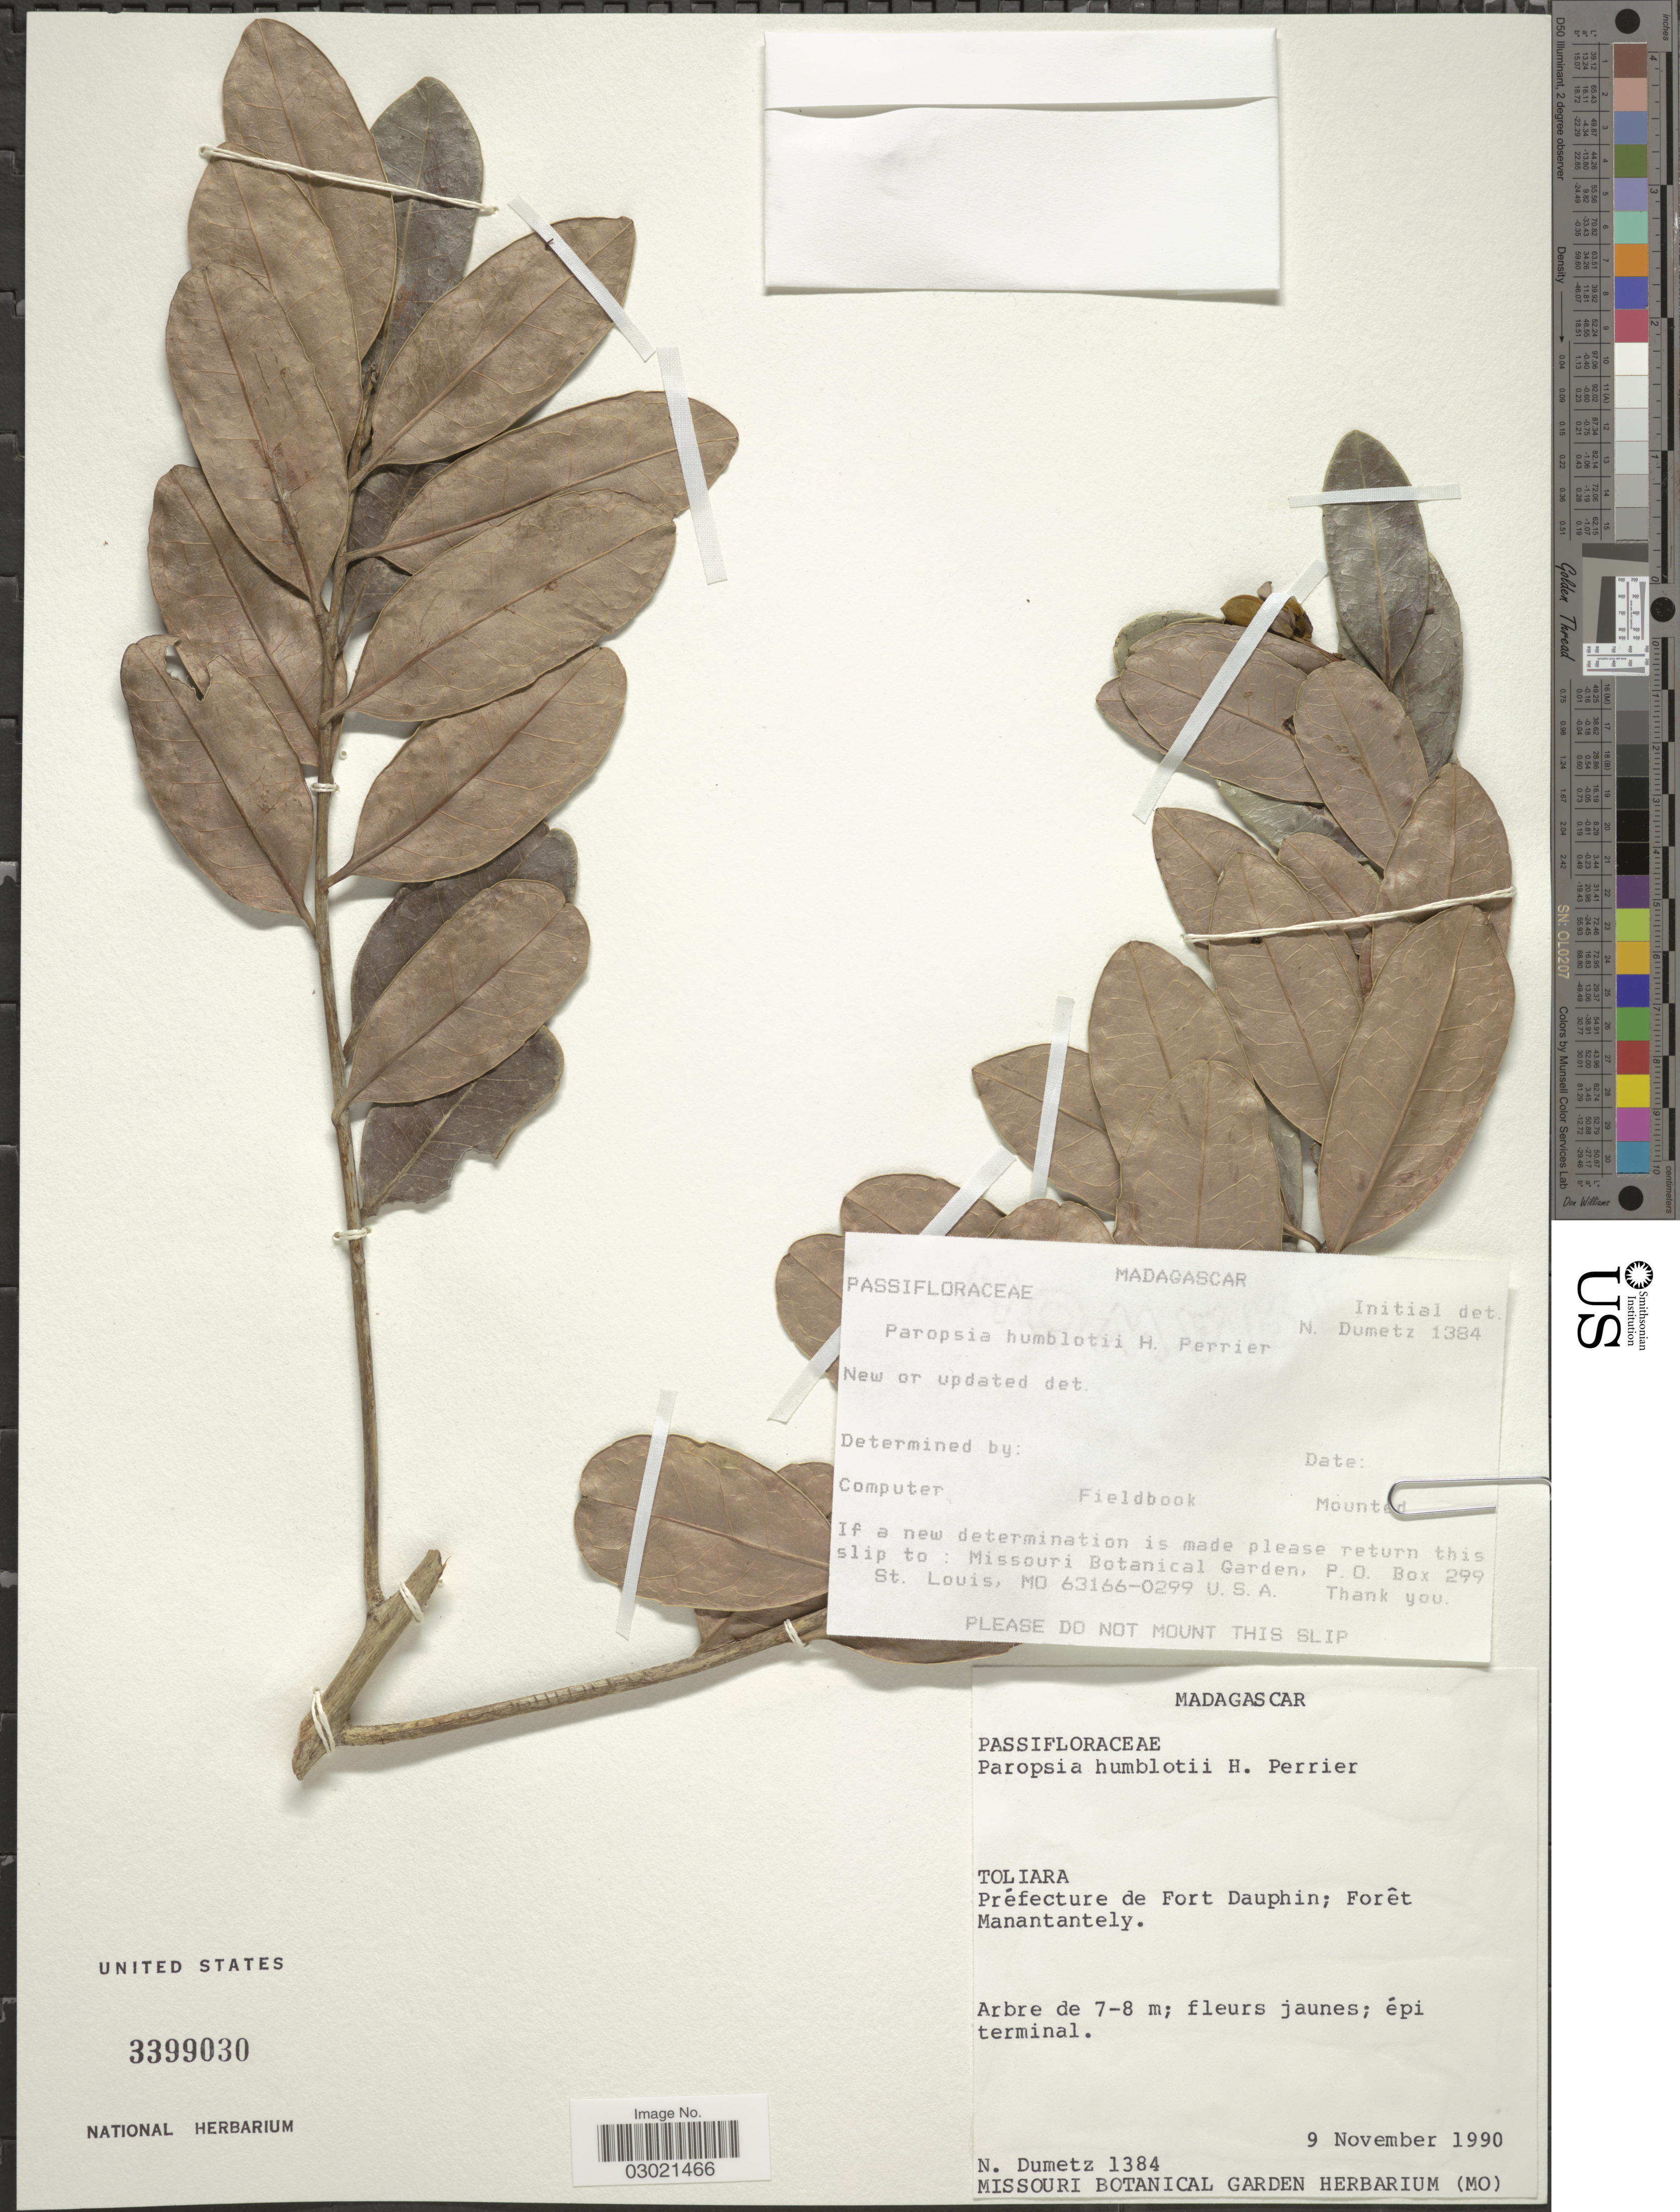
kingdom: Plantae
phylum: Tracheophyta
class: Magnoliopsida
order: Malpighiales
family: Passifloraceae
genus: Paropsia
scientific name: Paropsia humblotii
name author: H. Perrier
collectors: N. Dumetz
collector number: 1384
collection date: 1990-11-09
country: Madagascar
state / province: Anosy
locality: Préfecture de Fort Dauphin; Forêt Manantantely.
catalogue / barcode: US 3399030